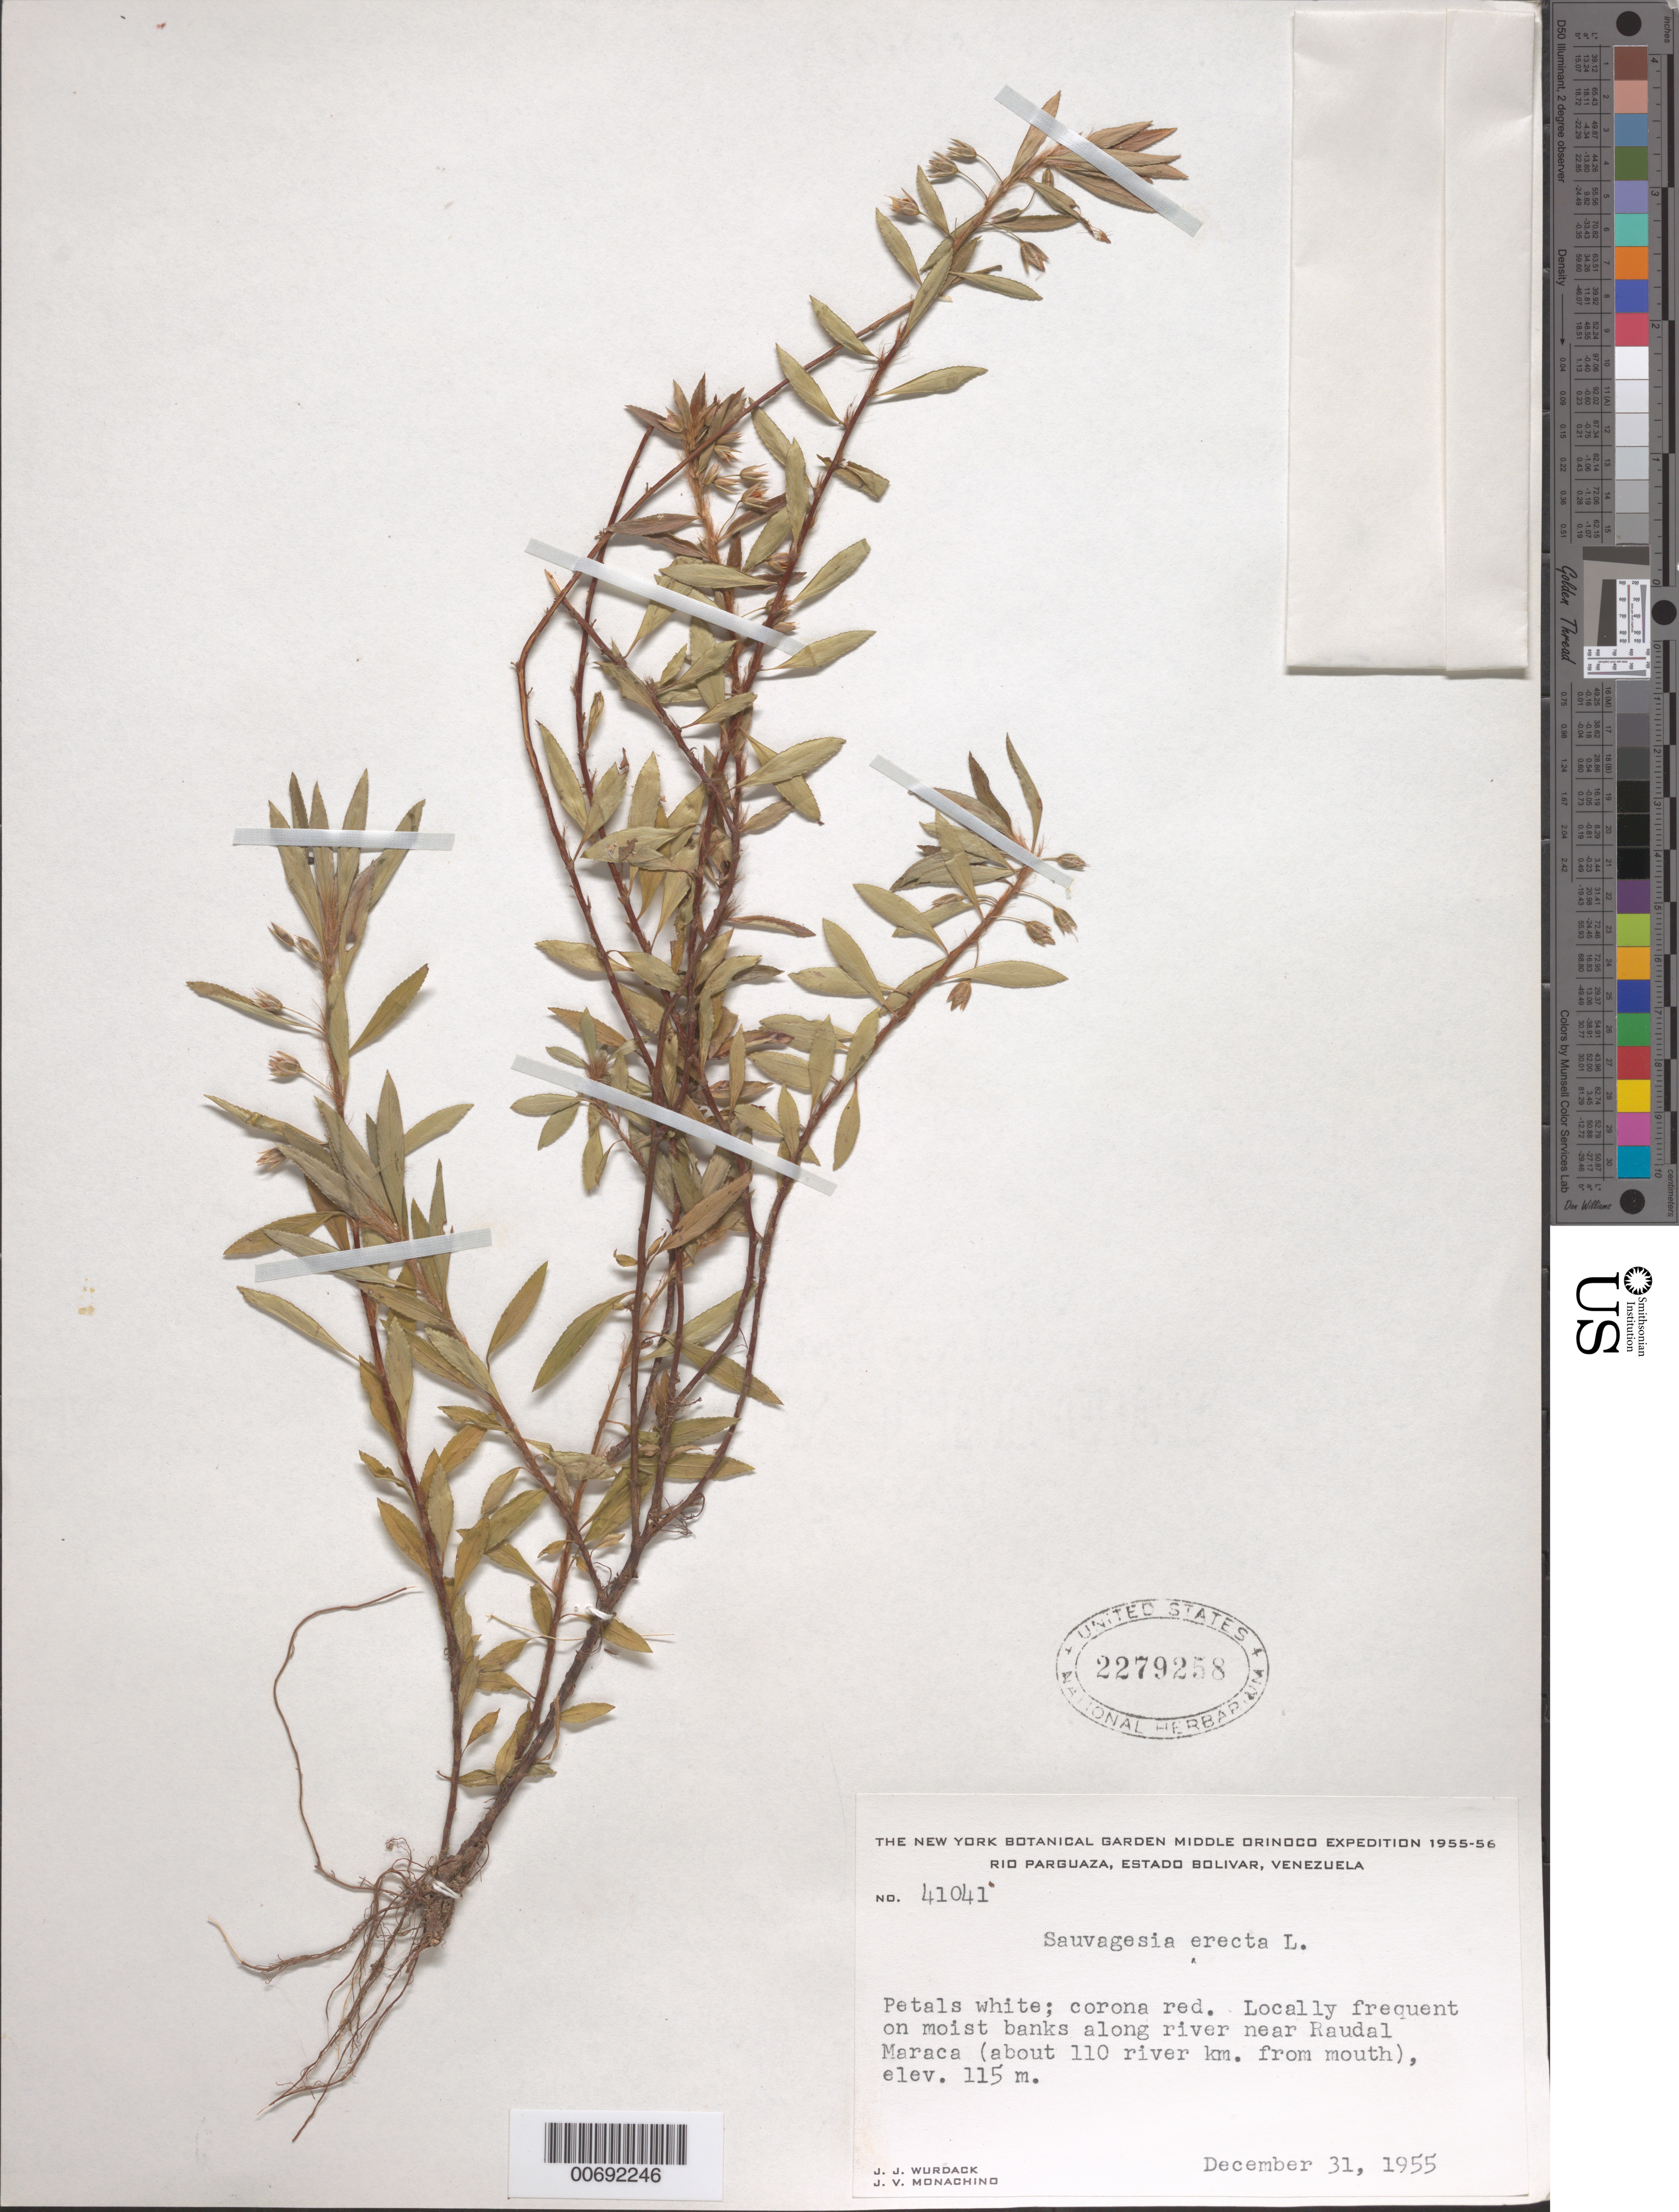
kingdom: Plantae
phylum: Tracheophyta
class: Magnoliopsida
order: Malpighiales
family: Ochnaceae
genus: Sauvagesia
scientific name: Sauvagesia erecta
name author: L.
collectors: J. J. Wurdack & J. V. Monachino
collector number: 41041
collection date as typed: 31-Dec-55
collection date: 1955-12-31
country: Venezuela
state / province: Bolívar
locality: Río Parguaza, Raudal Maraca, 110 river km from river mouth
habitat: Moist banks along river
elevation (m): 115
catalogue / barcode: US 2279258